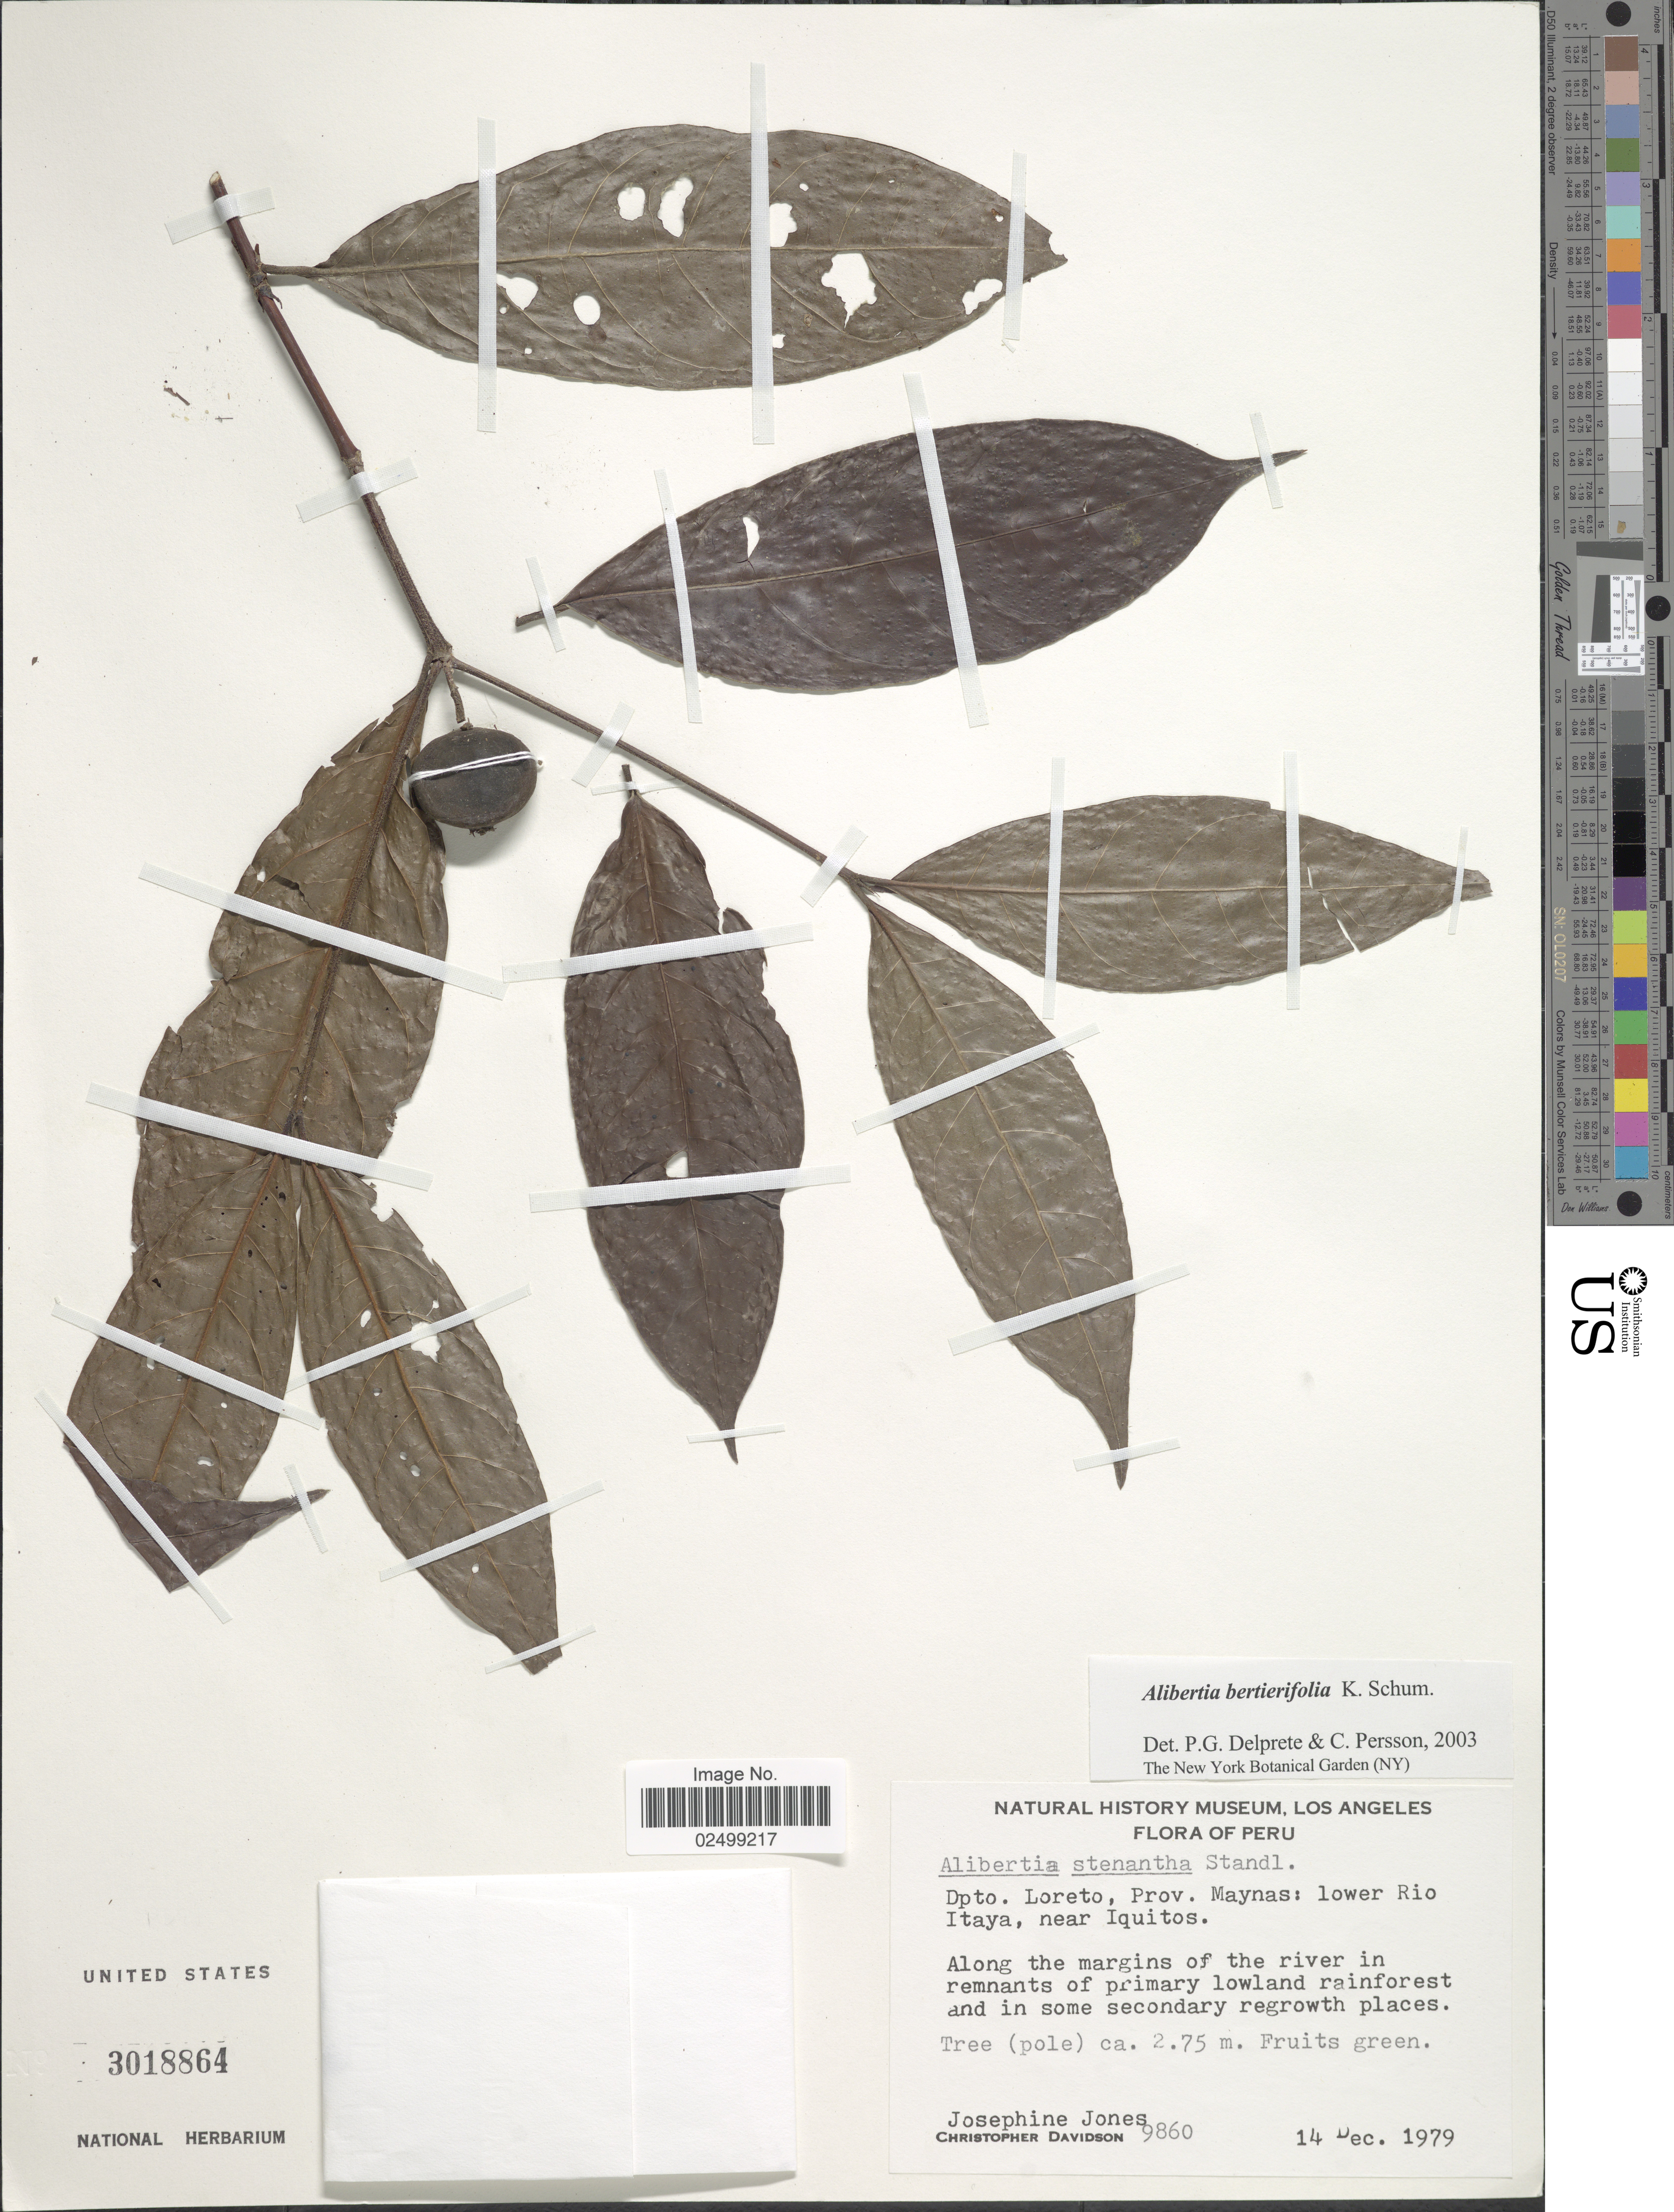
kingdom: Plantae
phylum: Tracheophyta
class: Magnoliopsida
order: Gentianales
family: Rubiaceae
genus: Alibertia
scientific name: Alibertia sp.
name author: K. Schum.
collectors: J. Jones & C. Davidson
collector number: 9860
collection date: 1979-12-14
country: Peru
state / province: Loreto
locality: Dpto Loreto, Prov. Maynas: lower Rio Itaya, near Iquitos, Along the margins of the river in rmnants of primary lowland rainforest and in some secondary regrowth places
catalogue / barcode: US 3018864